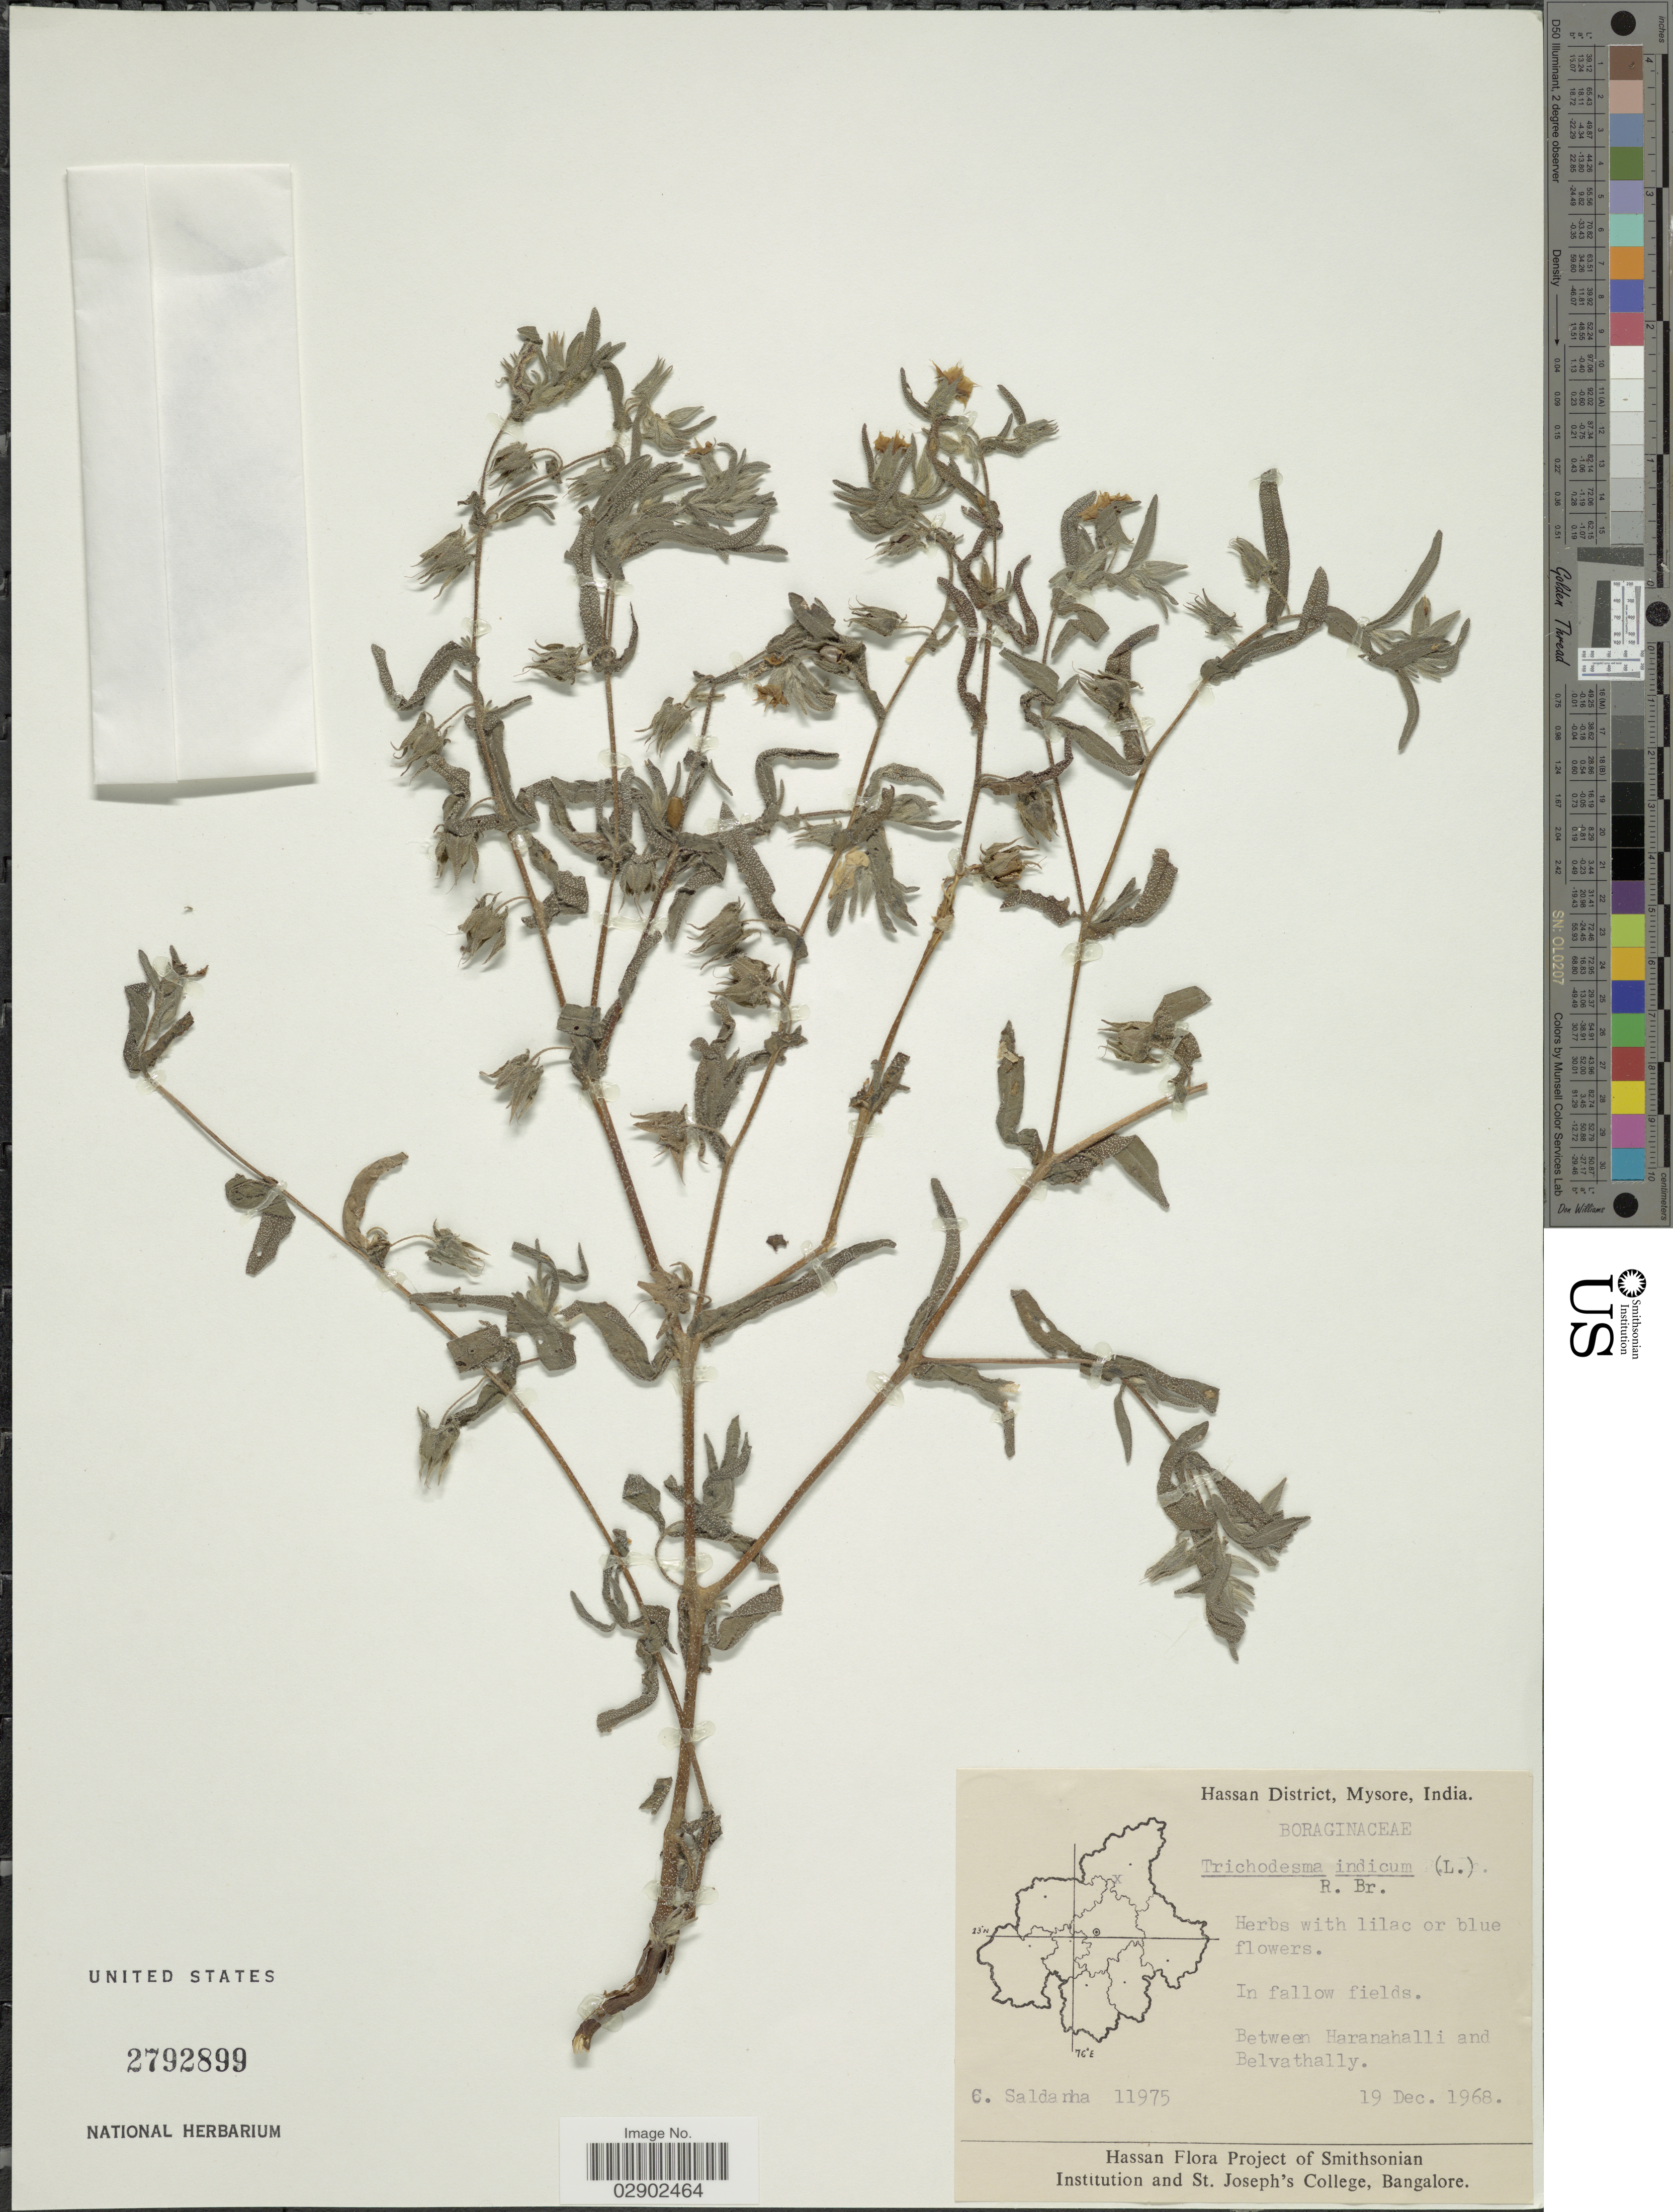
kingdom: Plantae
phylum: Tracheophyta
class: Magnoliopsida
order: Boraginales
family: Boraginaceae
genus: Trichodesma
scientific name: Trichodesma indicum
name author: (L.) Lehm.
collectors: C. Saldanha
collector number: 11975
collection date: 1968-12-19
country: India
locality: Hassan District, Mysore. Between Haranahalli and Belvathally.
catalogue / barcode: US 2792899